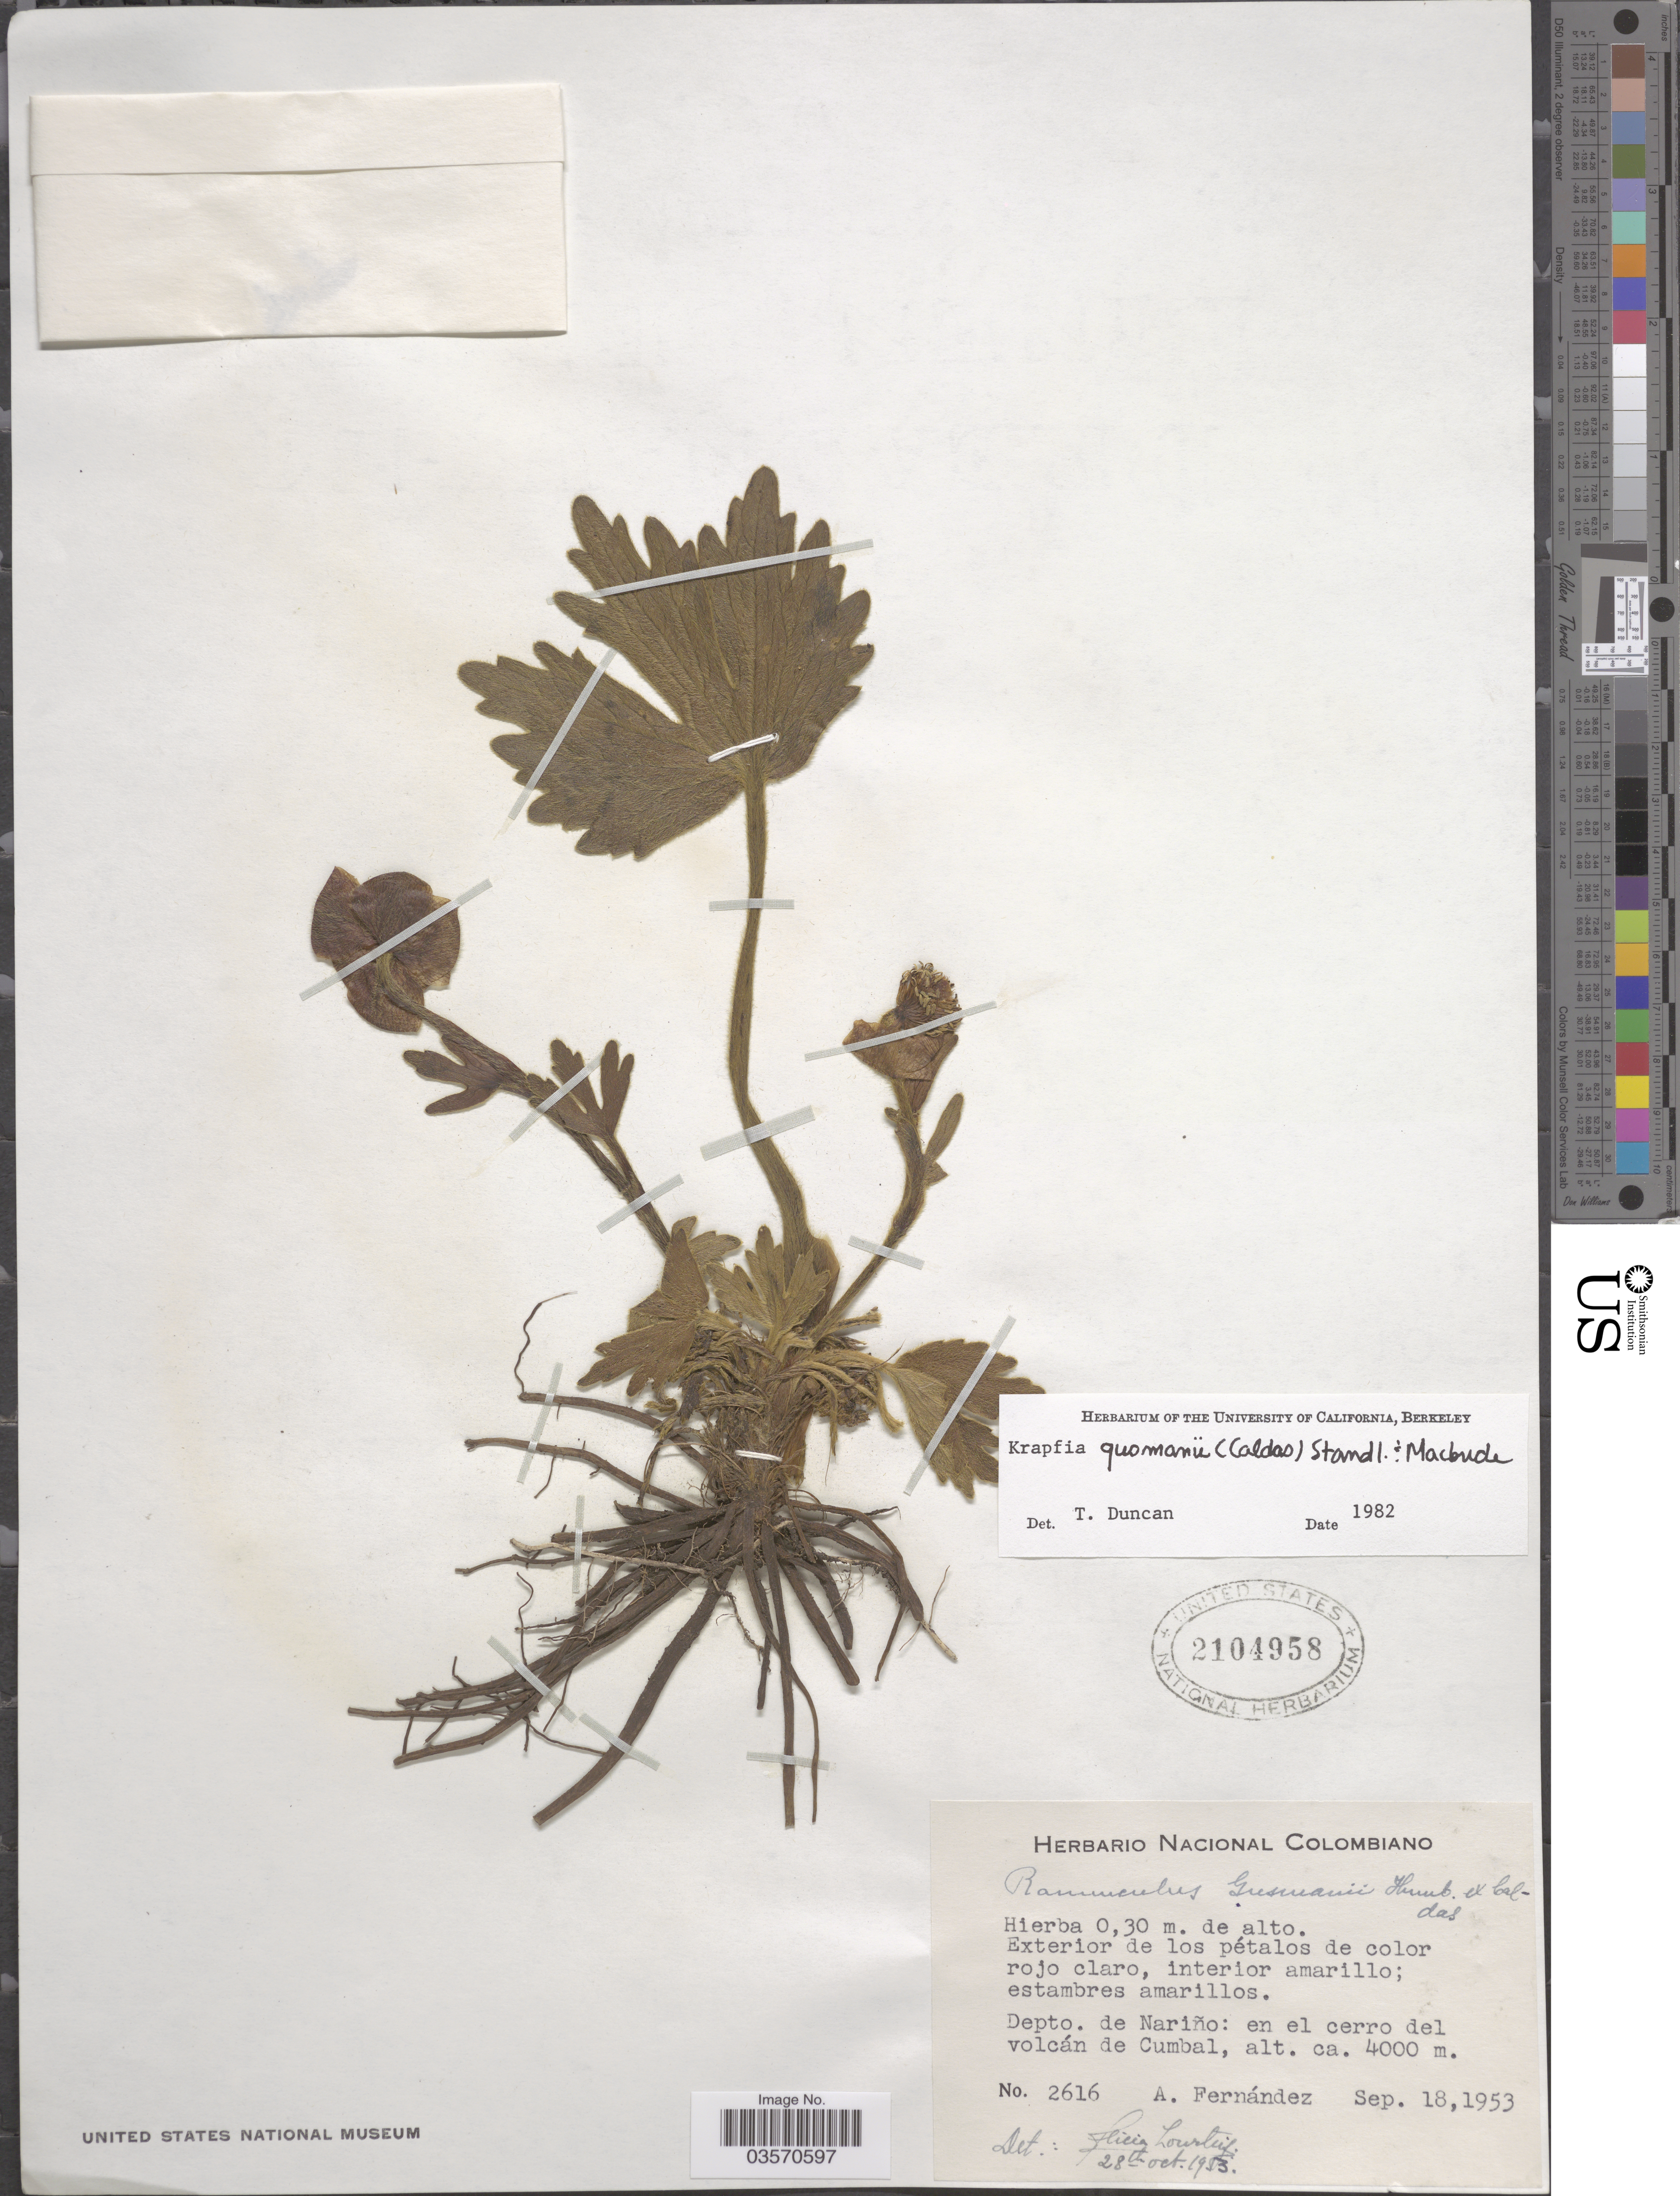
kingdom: Plantae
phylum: Tracheophyta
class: Magnoliopsida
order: Ranunculales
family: Ranunculaceae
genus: Krapfia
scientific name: Krapfia gusmannii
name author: (Humb. ex Caldas) Standl. & J.F. Macbr.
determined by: Duncan, T.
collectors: A. Fernández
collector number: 2616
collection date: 1953-09-18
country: Colombia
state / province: Nariño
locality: Depto. de Nariño: en el cerro del volcán de Cumbal.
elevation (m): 4000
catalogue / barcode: US 2104958